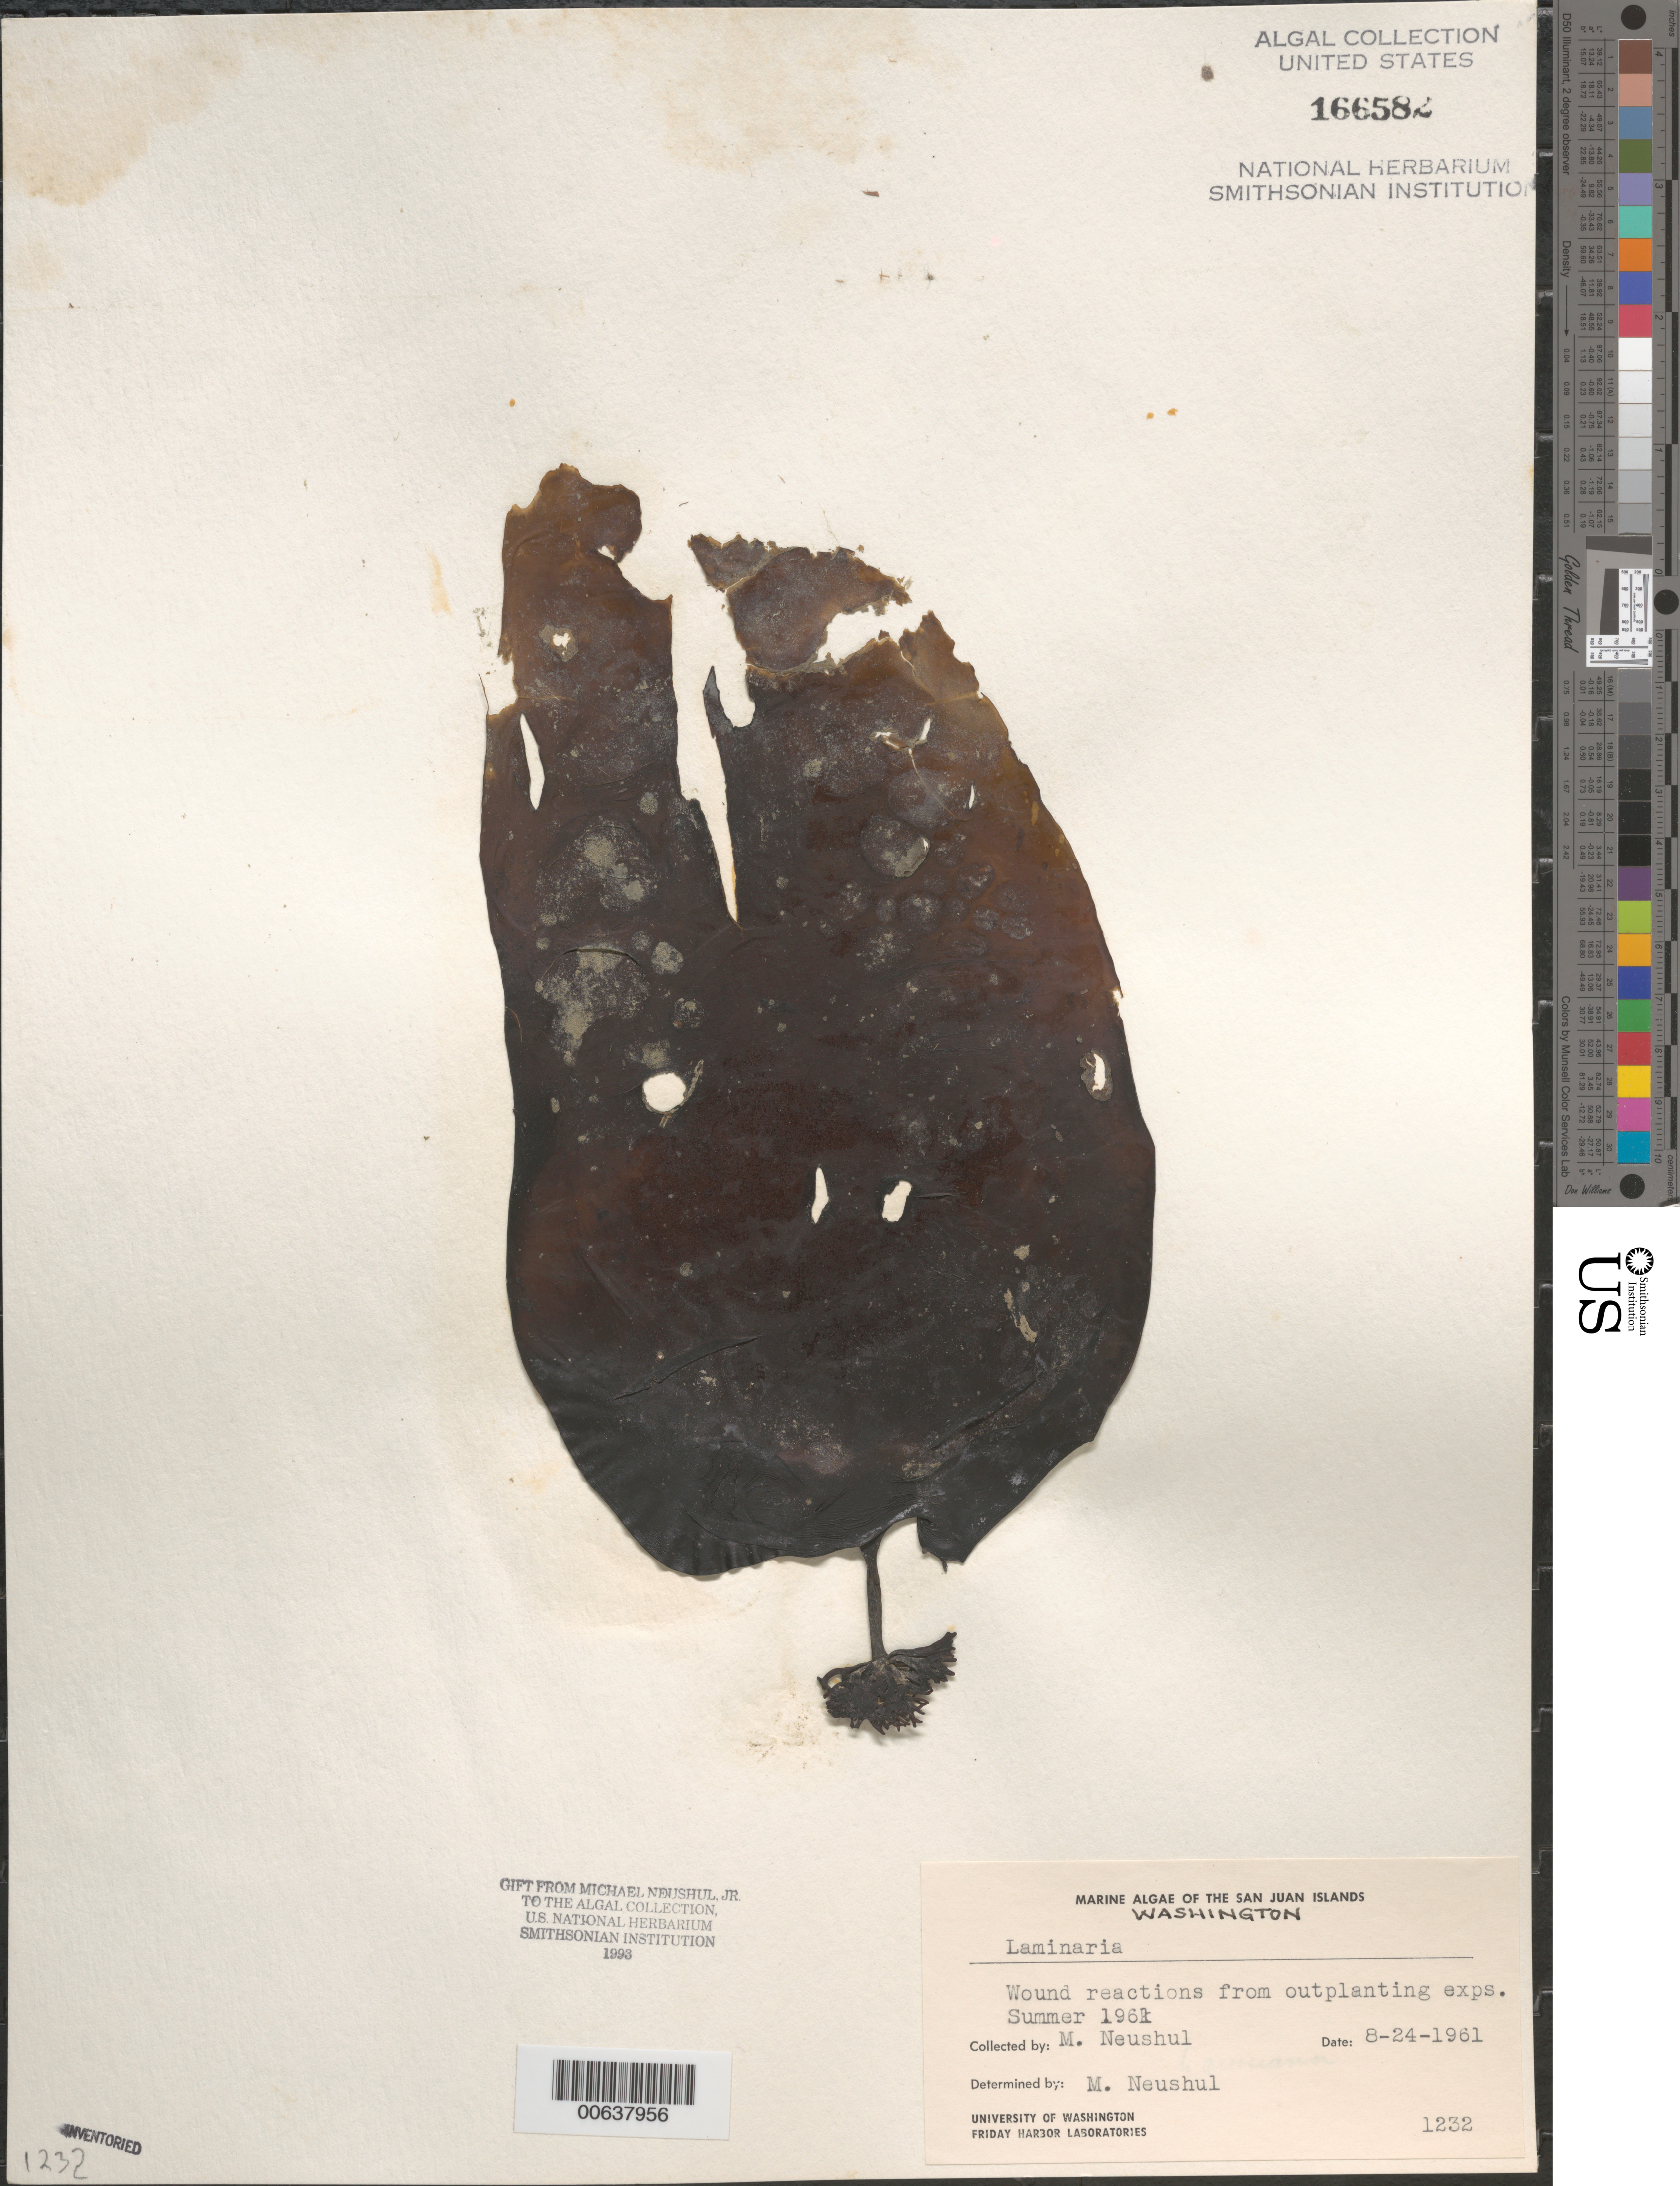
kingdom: Chromista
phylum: Ochrophyta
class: Phaeophyceae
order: Laminariales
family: Laminariaceae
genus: Laminaria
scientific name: Laminaria sp.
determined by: Neushul, M.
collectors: M. Neushul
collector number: Neushul 1232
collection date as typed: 24 Aug 1961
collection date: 1961-08-24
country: United States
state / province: Washington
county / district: San Juan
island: San Juan Islands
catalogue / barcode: US 166582